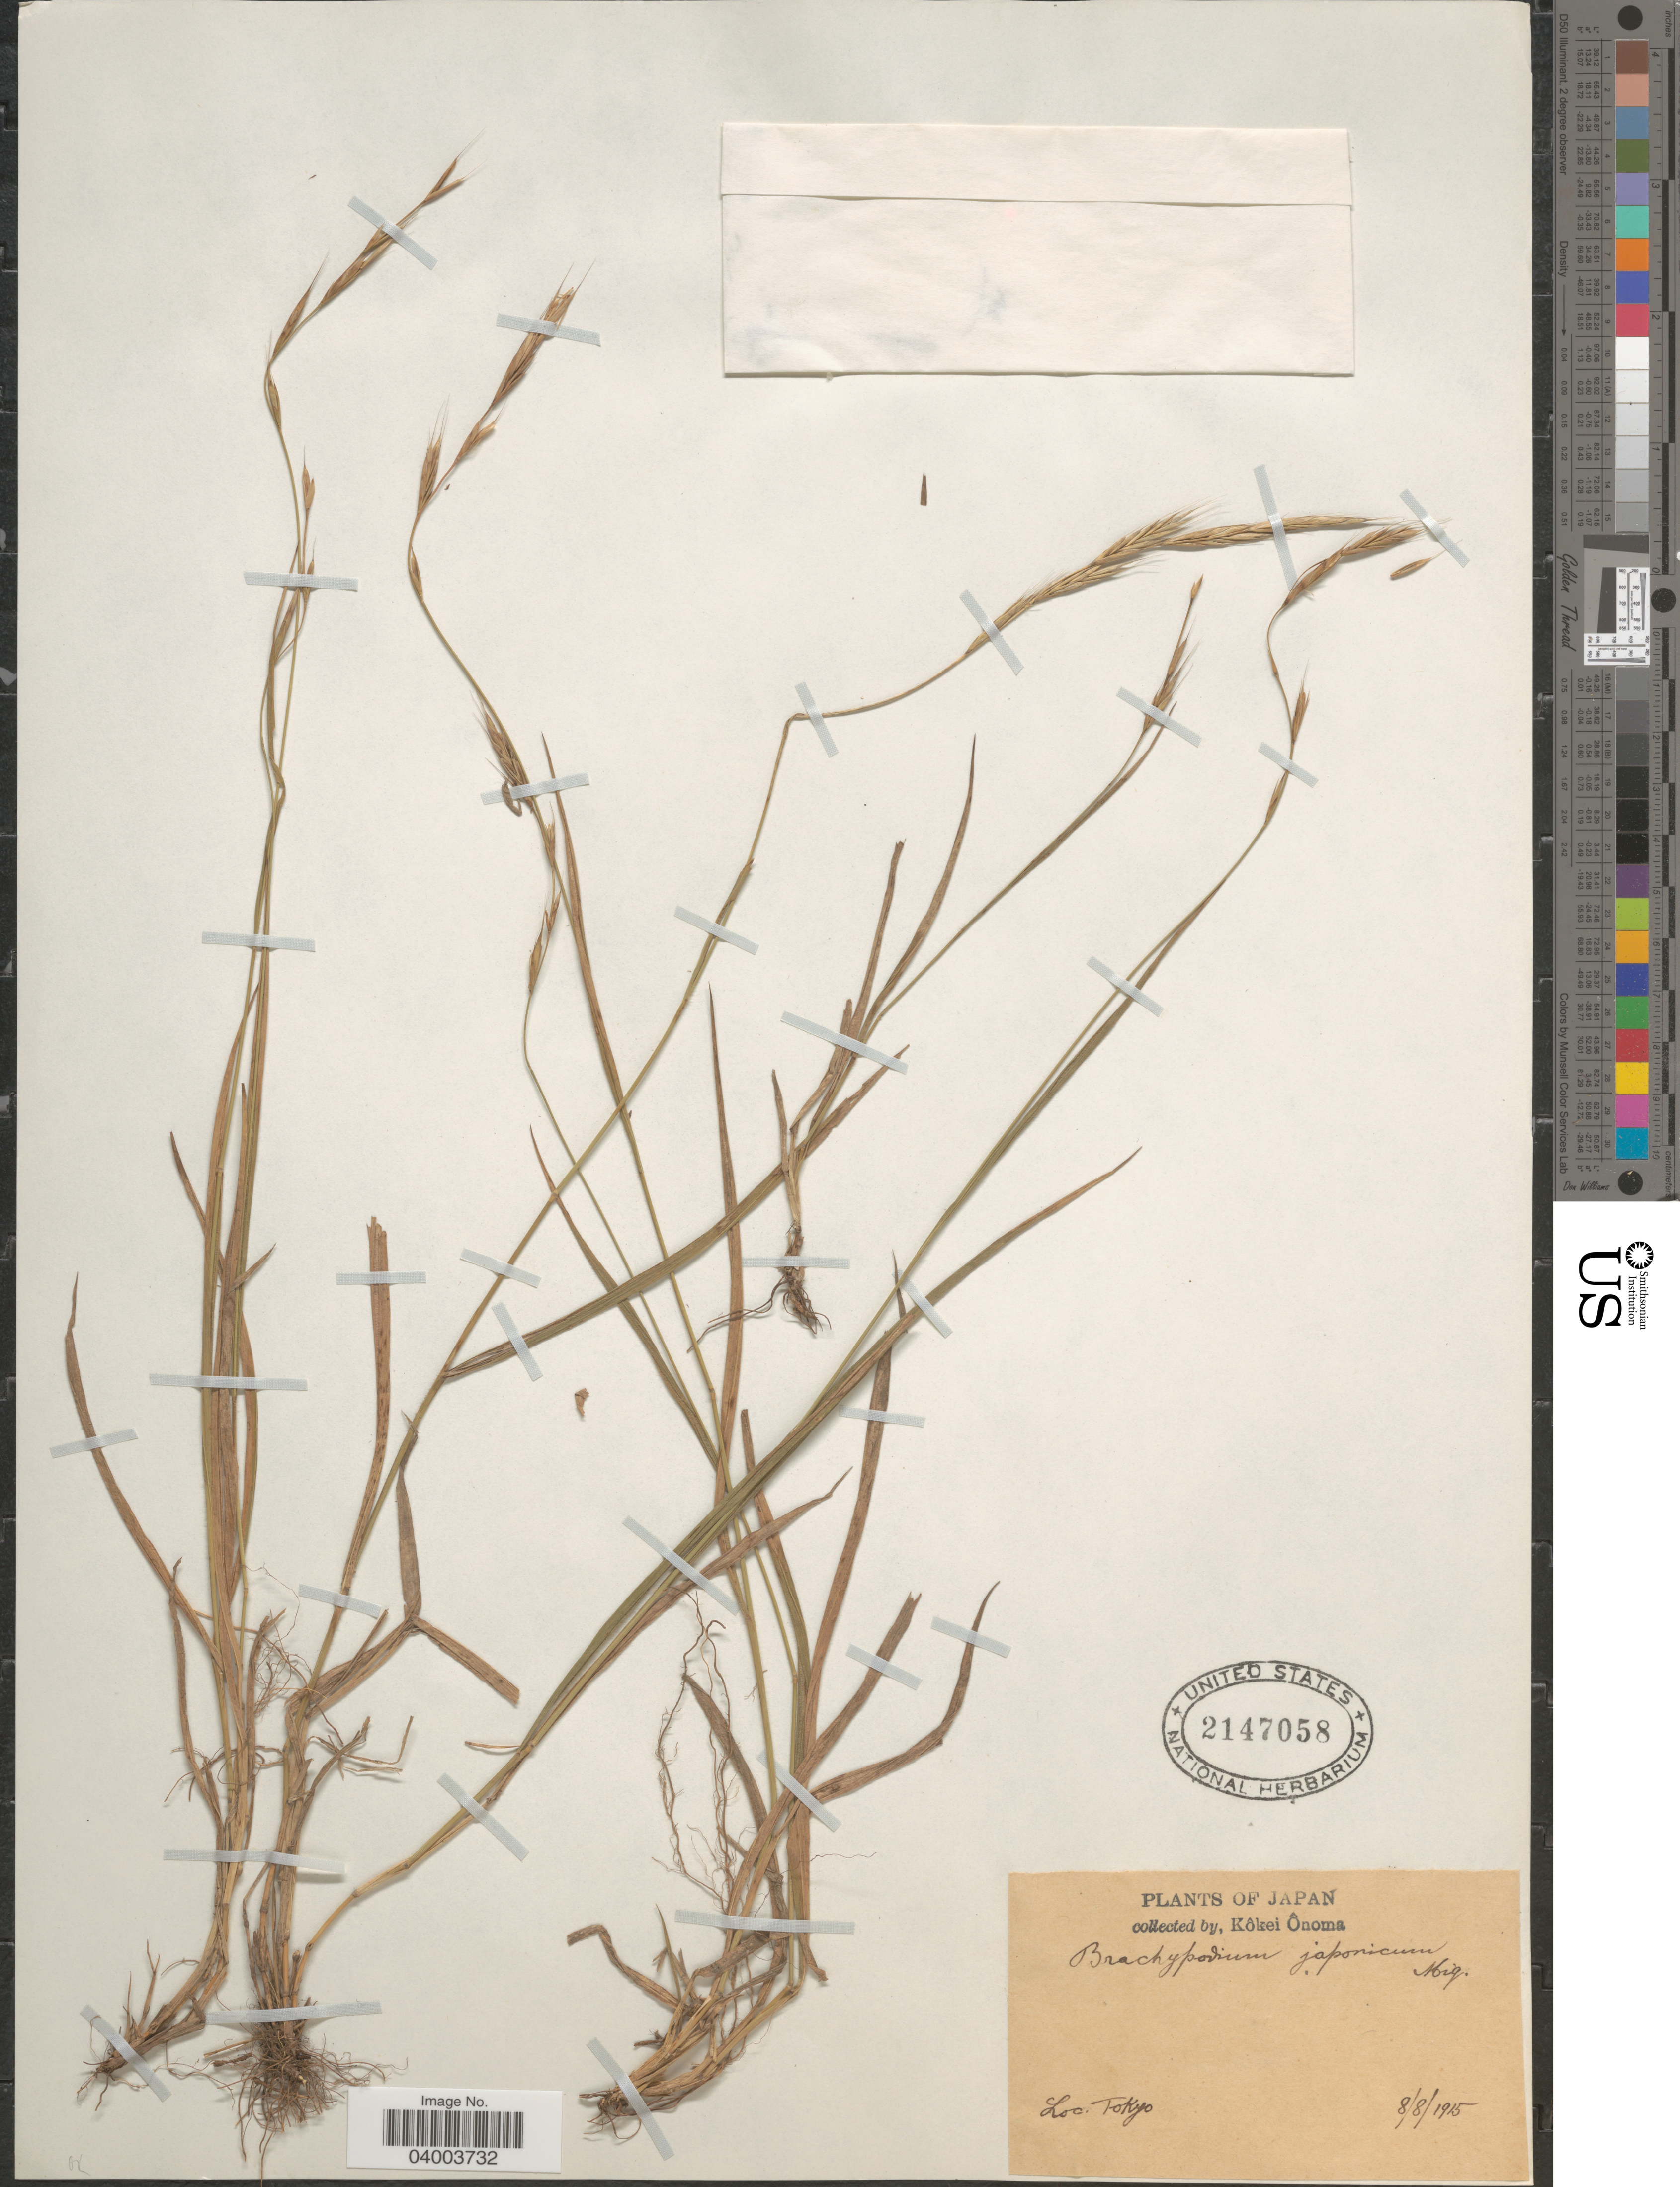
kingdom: Plantae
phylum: Tracheophyta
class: Liliopsida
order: Poales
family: Poaceae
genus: Brachypodium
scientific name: Brachypodium japonicum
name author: Miq.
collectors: K. Onoma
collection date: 1915-08-08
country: Japan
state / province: Tokyo, Federal City of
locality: Tokyo.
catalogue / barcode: US 2147058